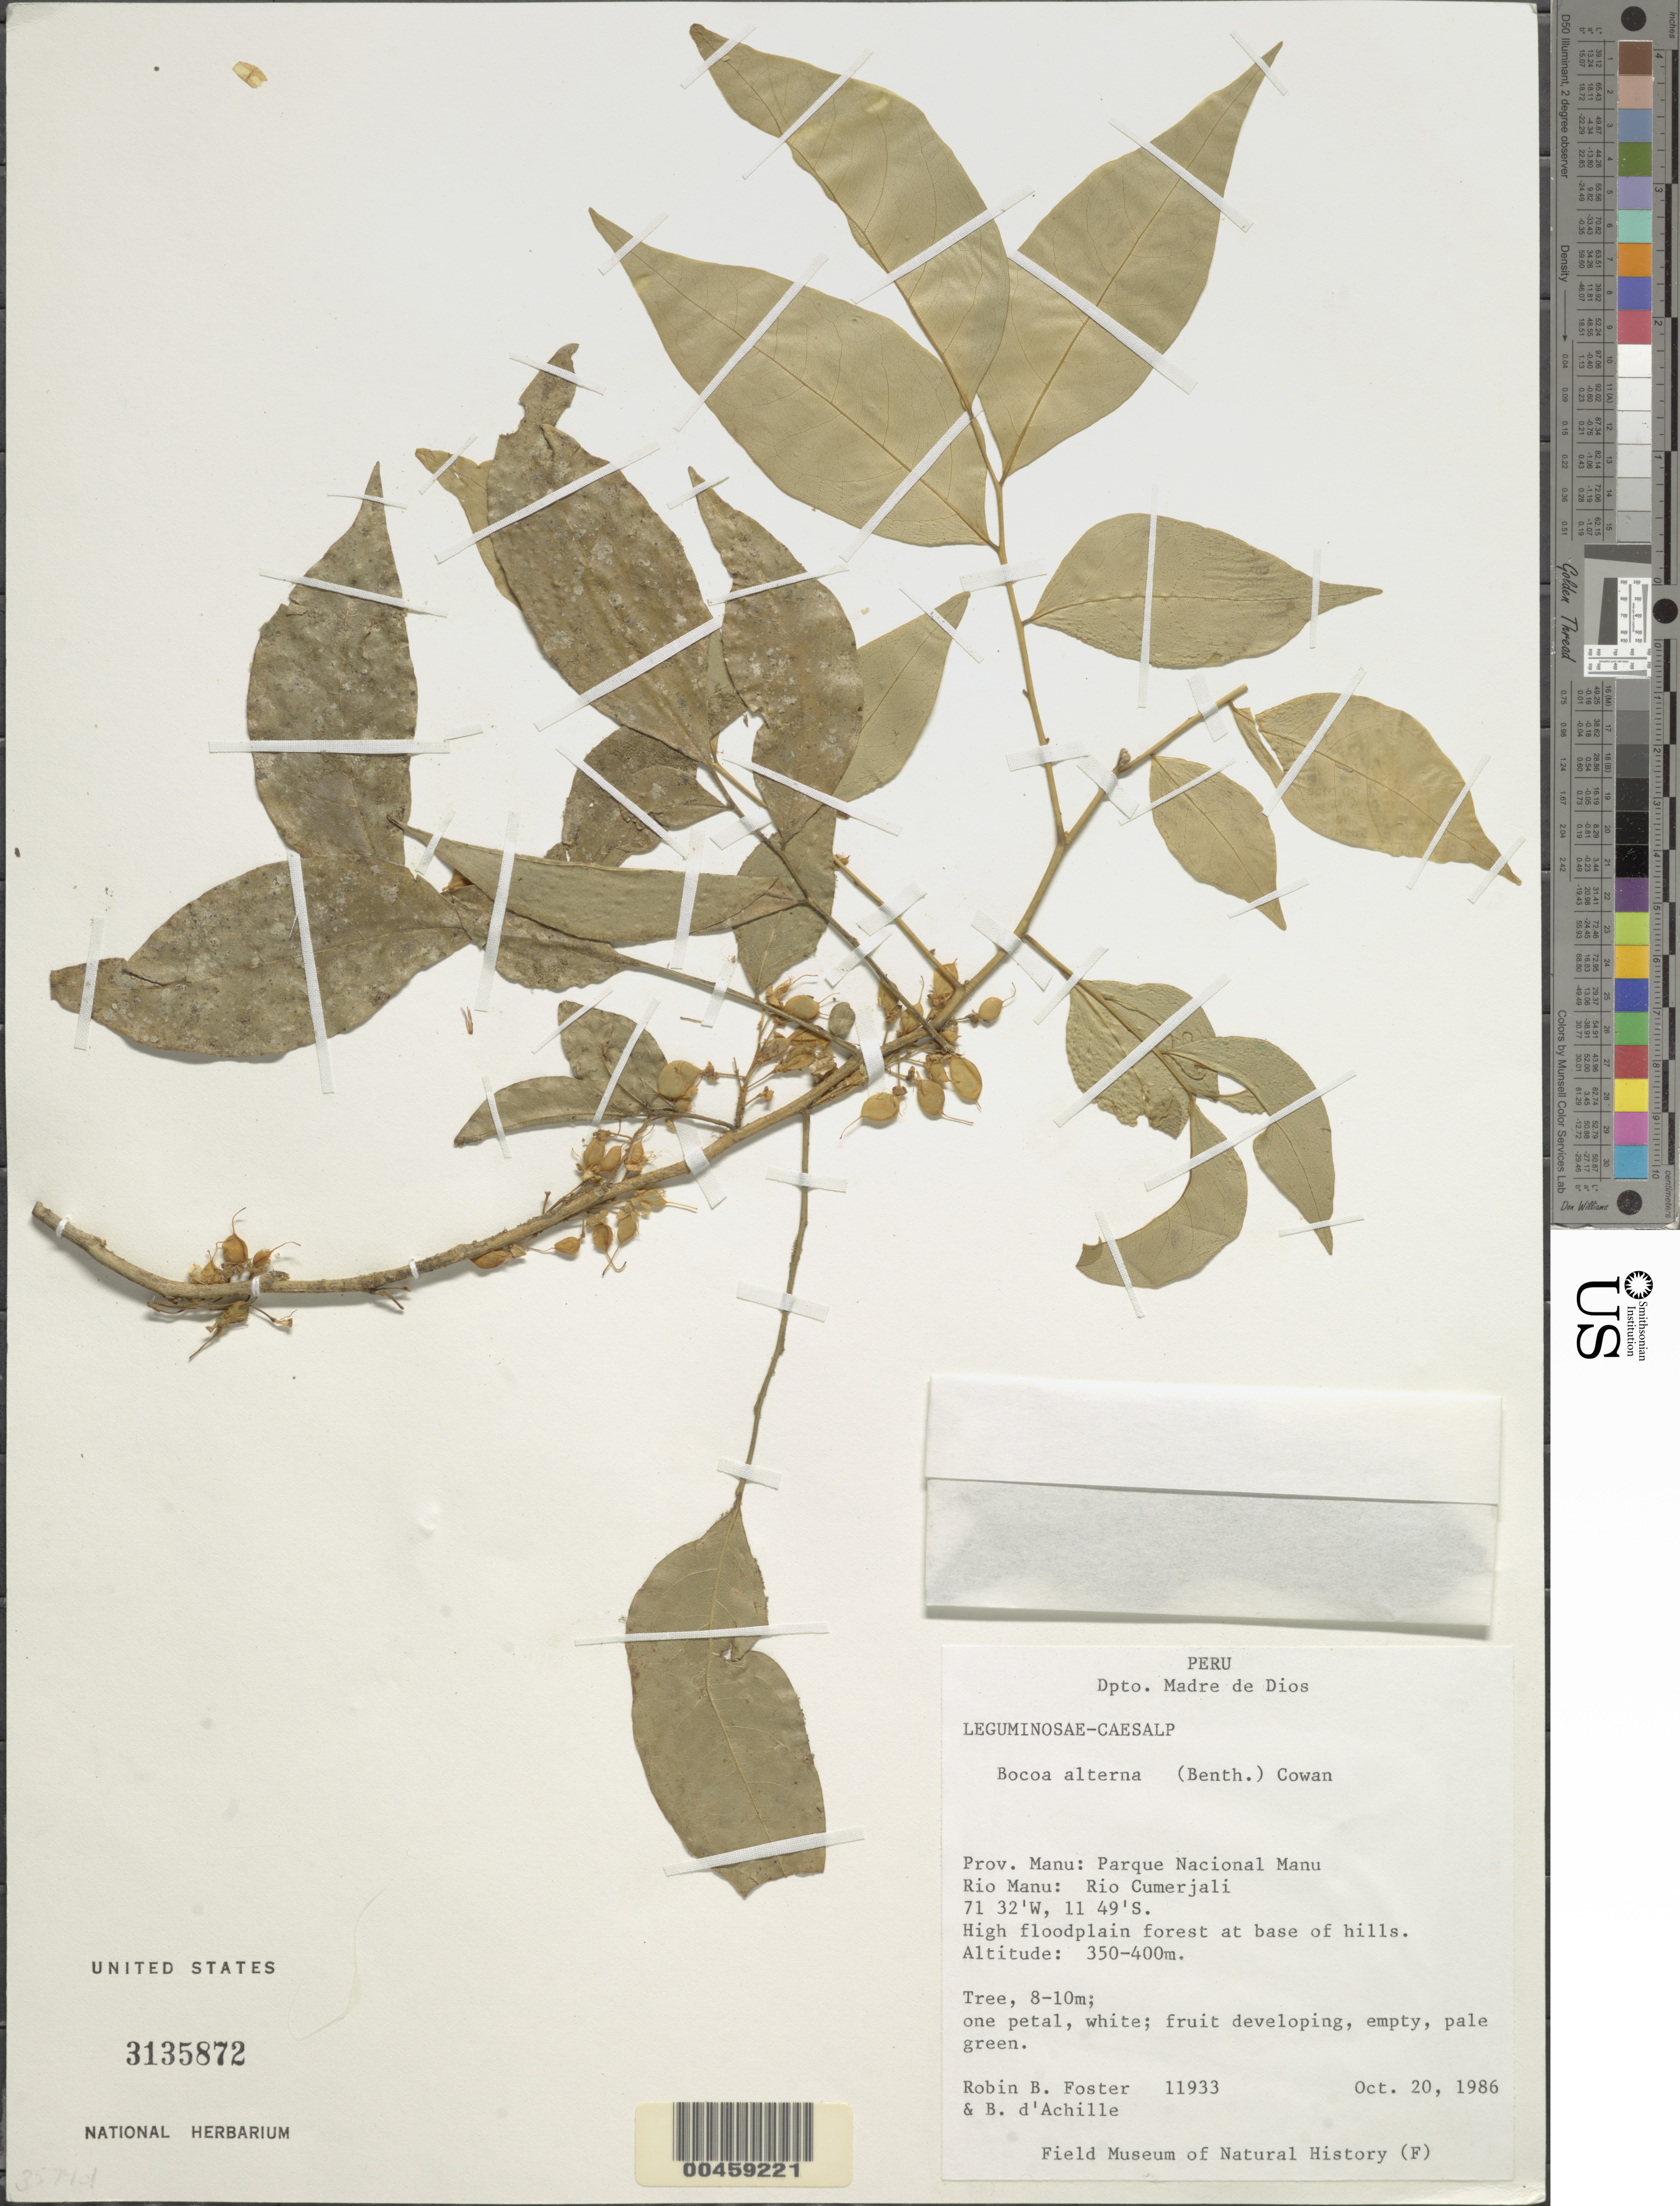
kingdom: Plantae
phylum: Tracheophyta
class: Magnoliopsida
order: Fabales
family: Fabaceae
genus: Bocoa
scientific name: Bocoa alterna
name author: (Benth.) R.S. Cowan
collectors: R. B. Foster & B. D'achille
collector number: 11933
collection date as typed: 20 Oct 1986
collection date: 1986-10-20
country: Peru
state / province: Madre de Dios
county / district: Manú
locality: Parque nacional manu; rio manu; rio cumerjali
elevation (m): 350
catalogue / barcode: US 3135872